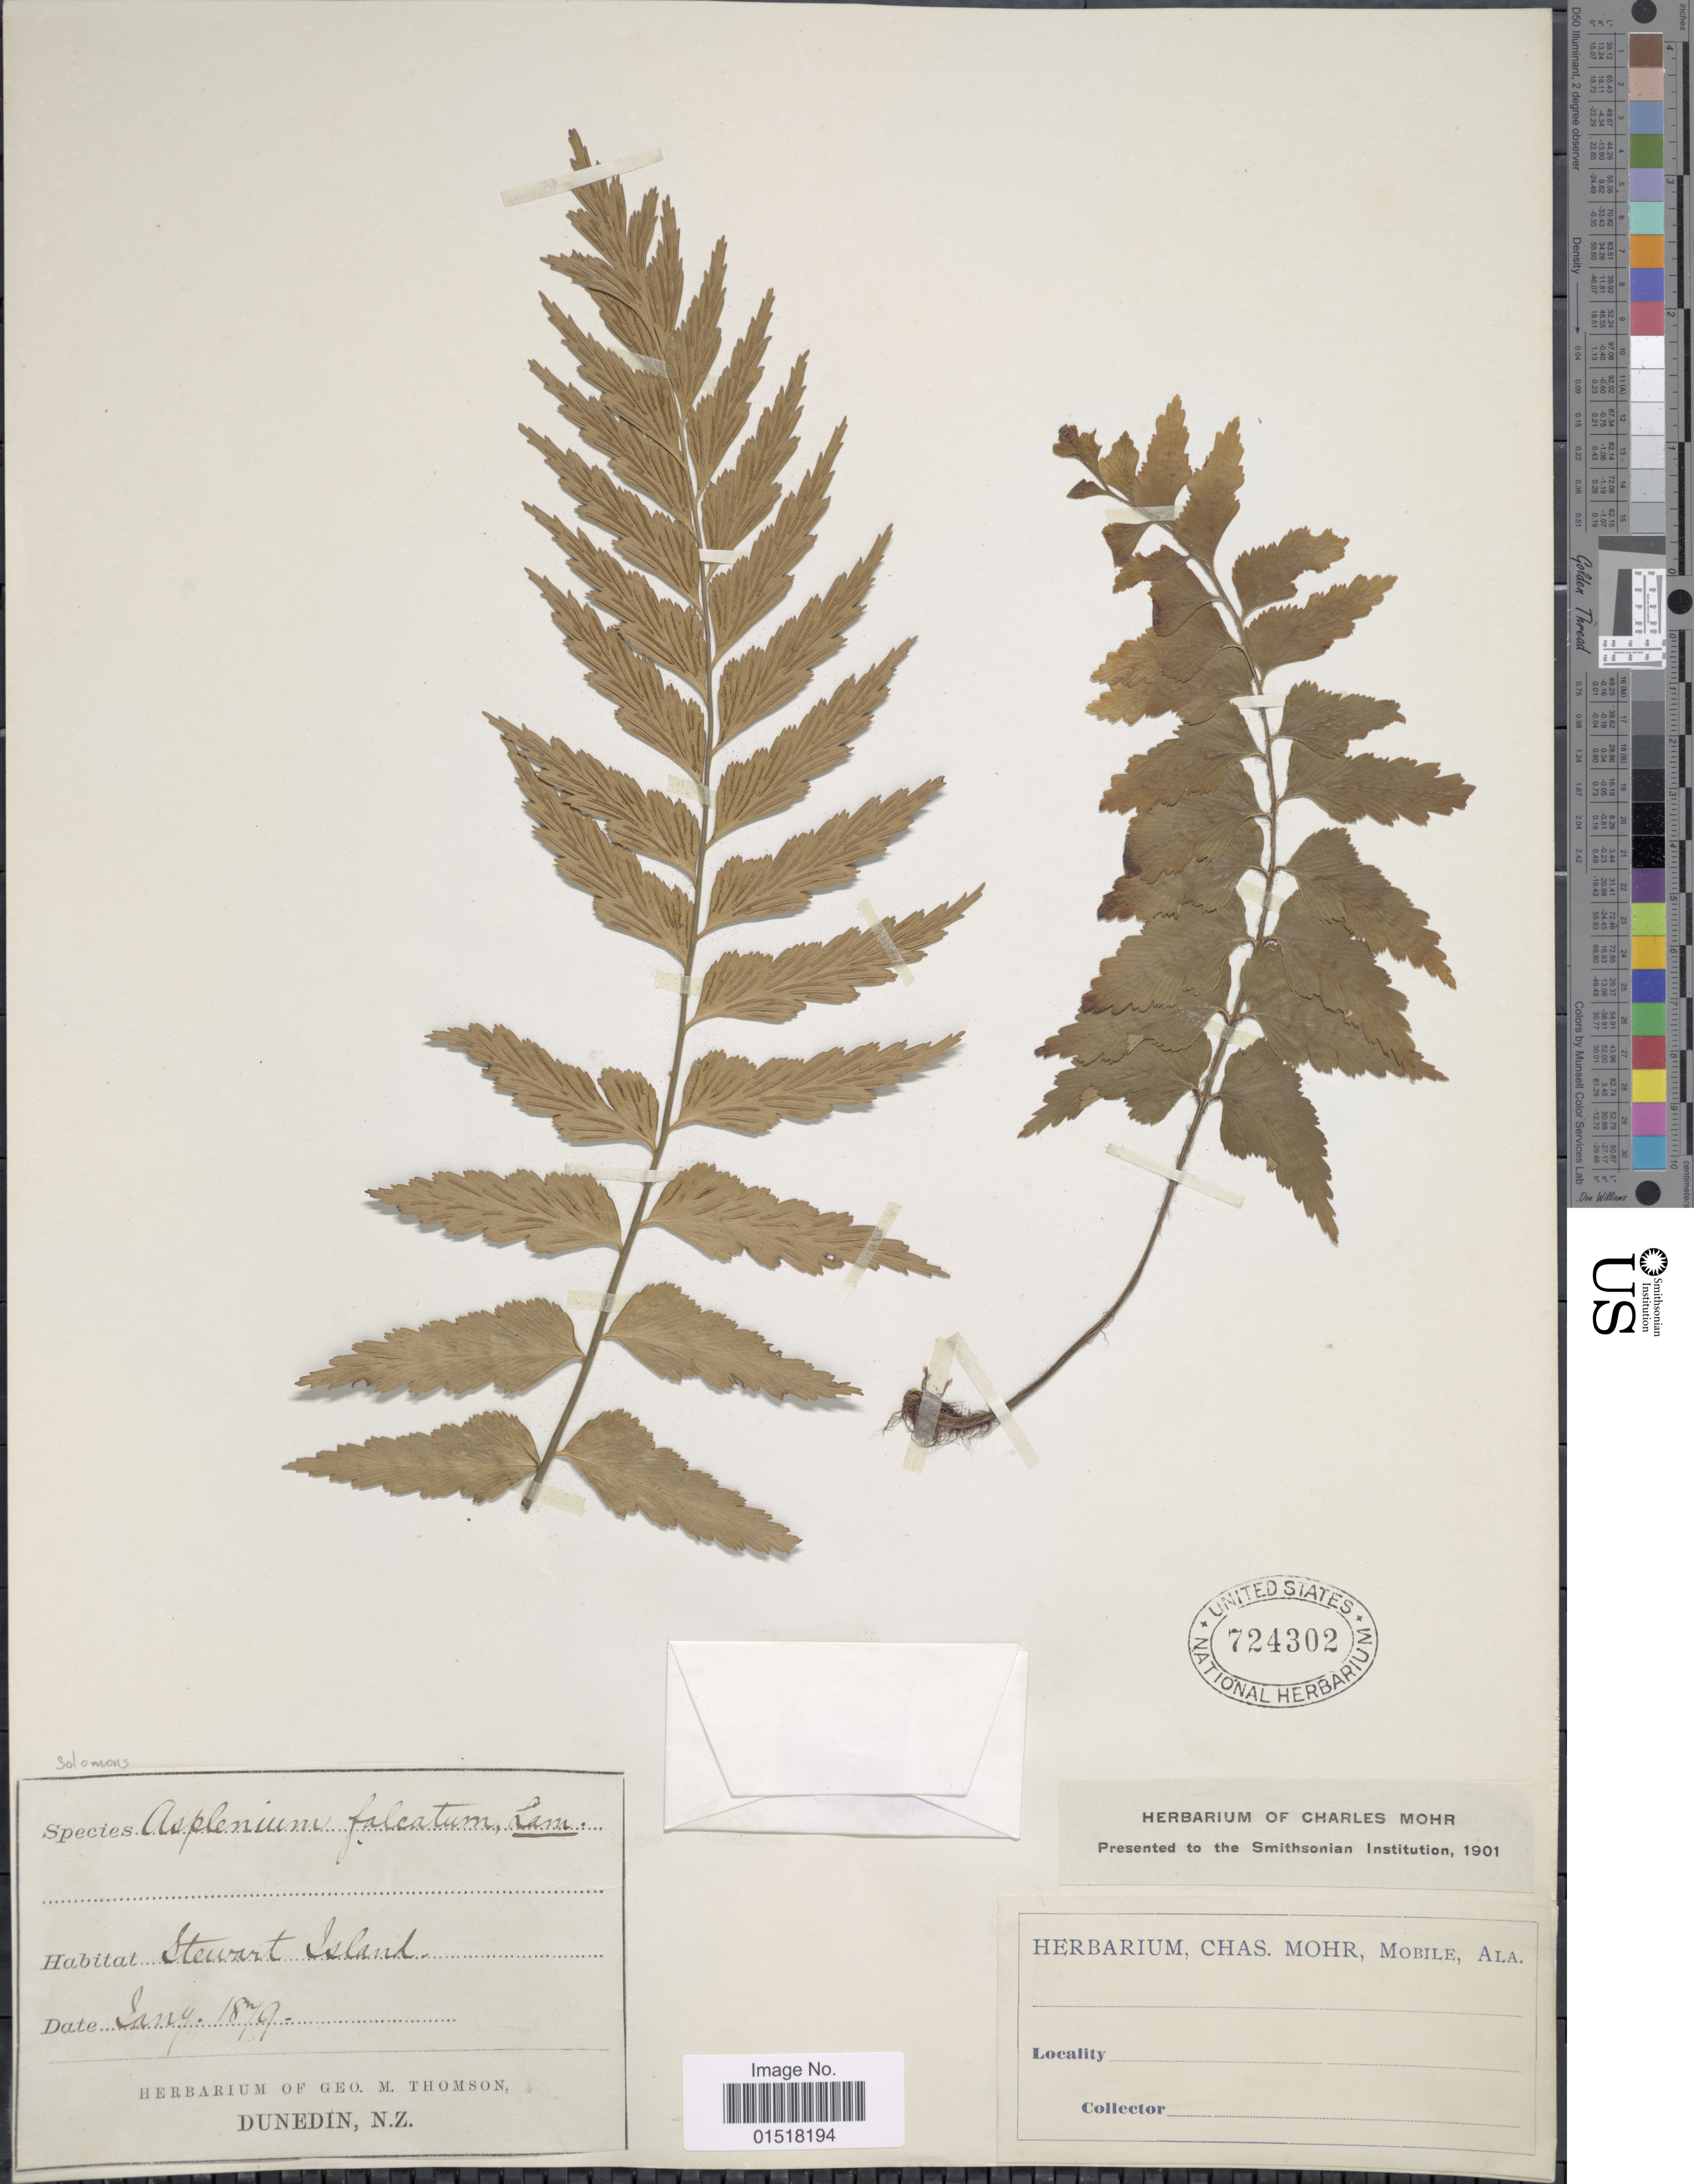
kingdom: Plantae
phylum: Tracheophyta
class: Polypodiopsida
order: Polypodiales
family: Aspleniaceae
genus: Asplenium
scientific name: Asplenium polyodon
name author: G. Forst.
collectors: ex herb. Geo. M. Thomson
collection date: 1879-01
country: New Zealand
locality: Stewart Island.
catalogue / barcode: US 724302